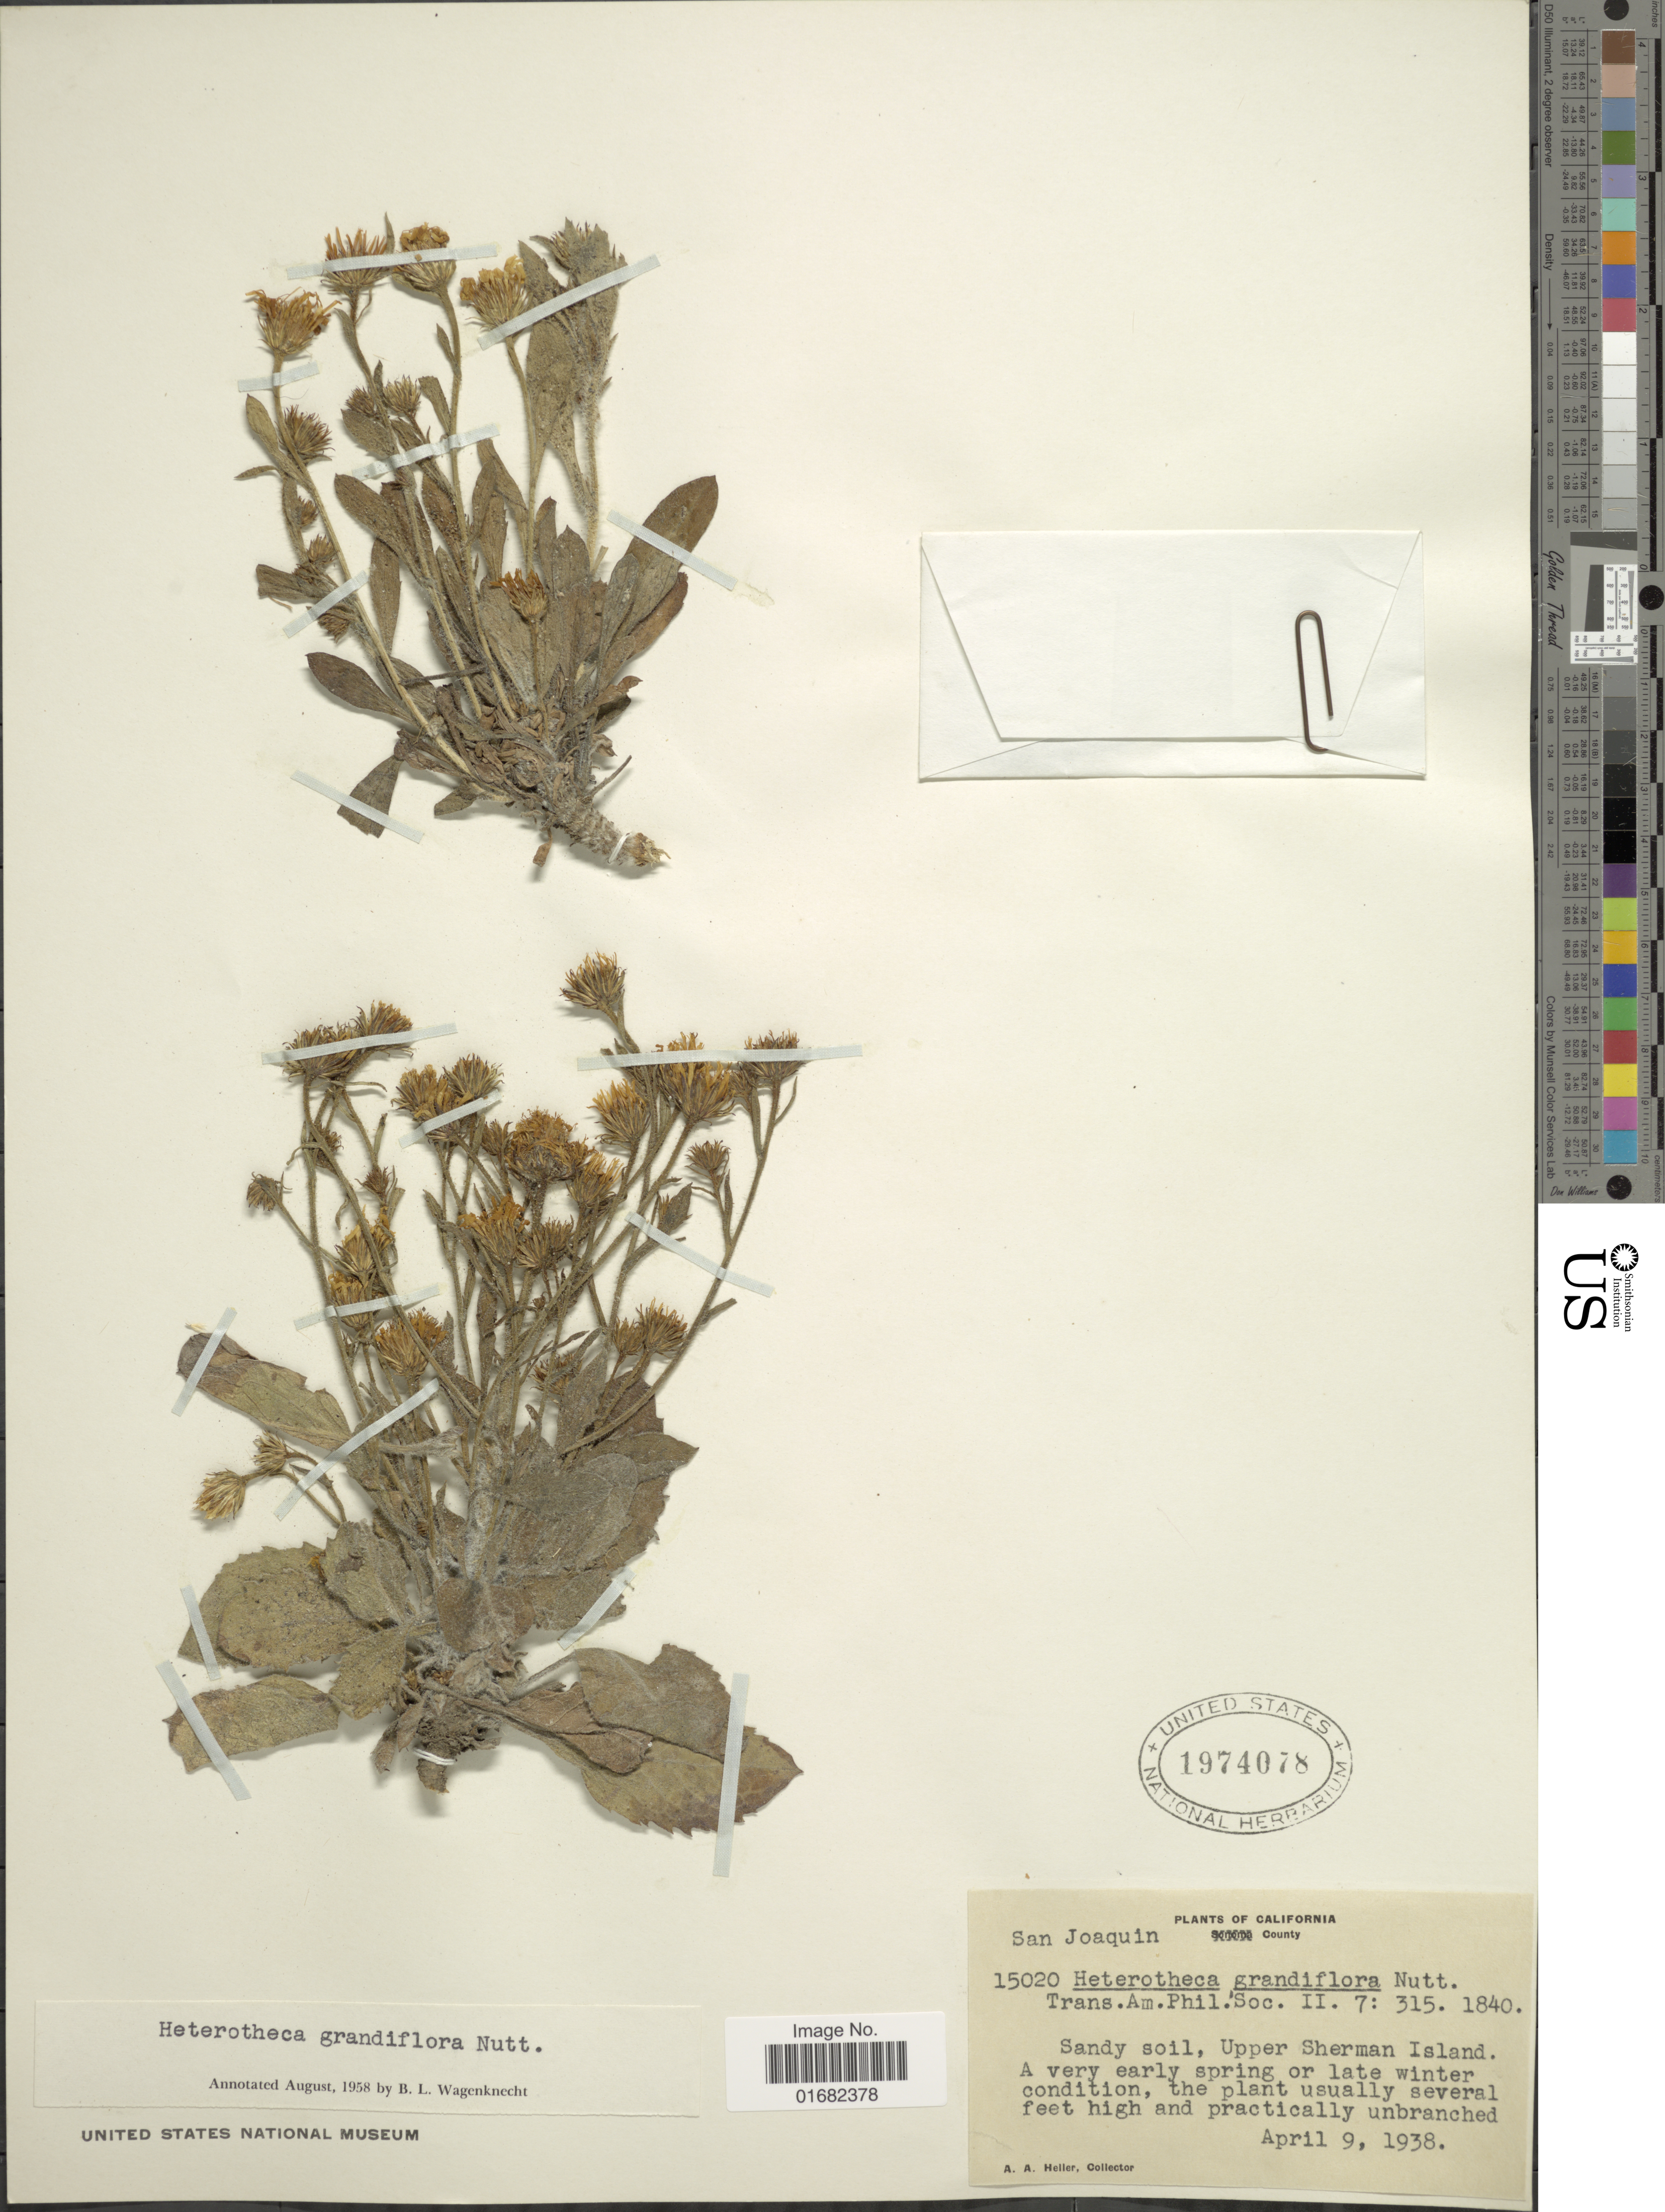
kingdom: Plantae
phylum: Tracheophyta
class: Magnoliopsida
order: Asterales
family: Asteraceae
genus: Heterotheca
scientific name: Heterotheca grandiflora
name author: Nutt.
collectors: A. A. Heller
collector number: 15020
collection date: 1938-04-09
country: United States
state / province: California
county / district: San Joaquin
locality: San Joaquin County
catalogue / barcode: US 1974078